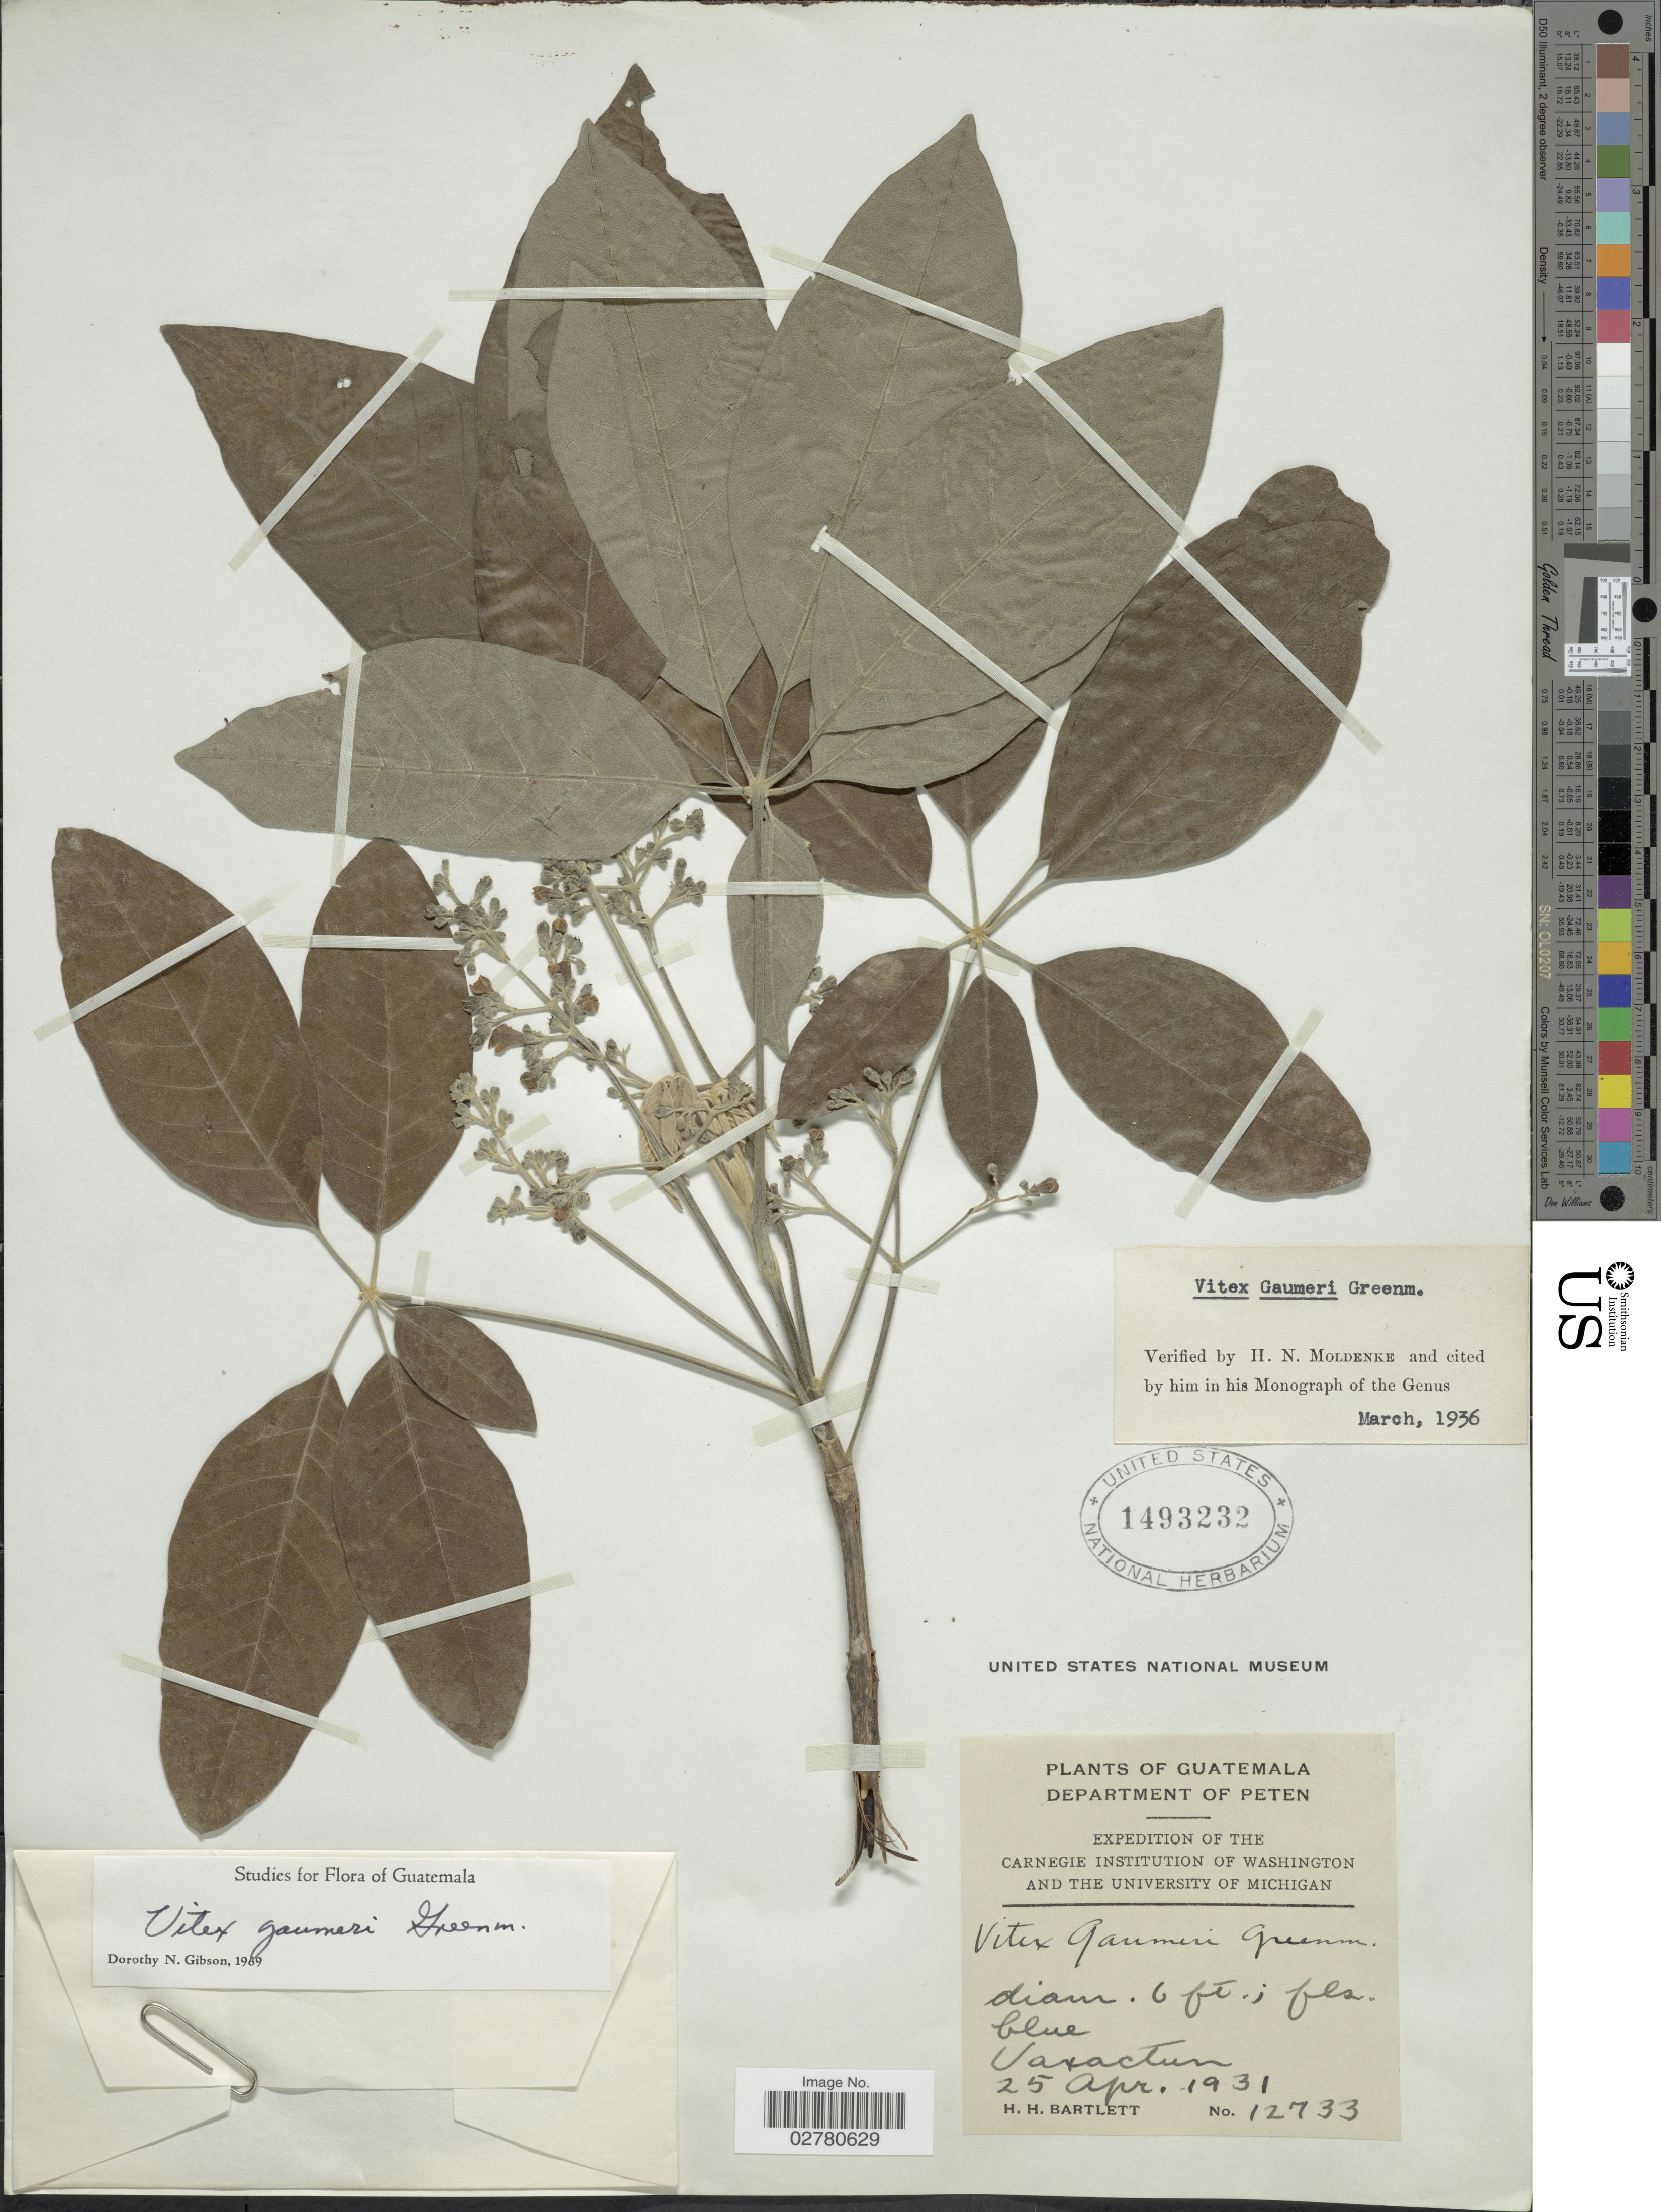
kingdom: Plantae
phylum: Tracheophyta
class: Magnoliopsida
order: Lamiales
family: Lamiaceae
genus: Vitex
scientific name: Vitex gaumeri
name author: Greenm.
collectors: H. H. Bartlett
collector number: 12733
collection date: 1931-04-25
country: Guatemala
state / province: El Petén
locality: Department of Peten. Saxactun.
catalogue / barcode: US 1493232